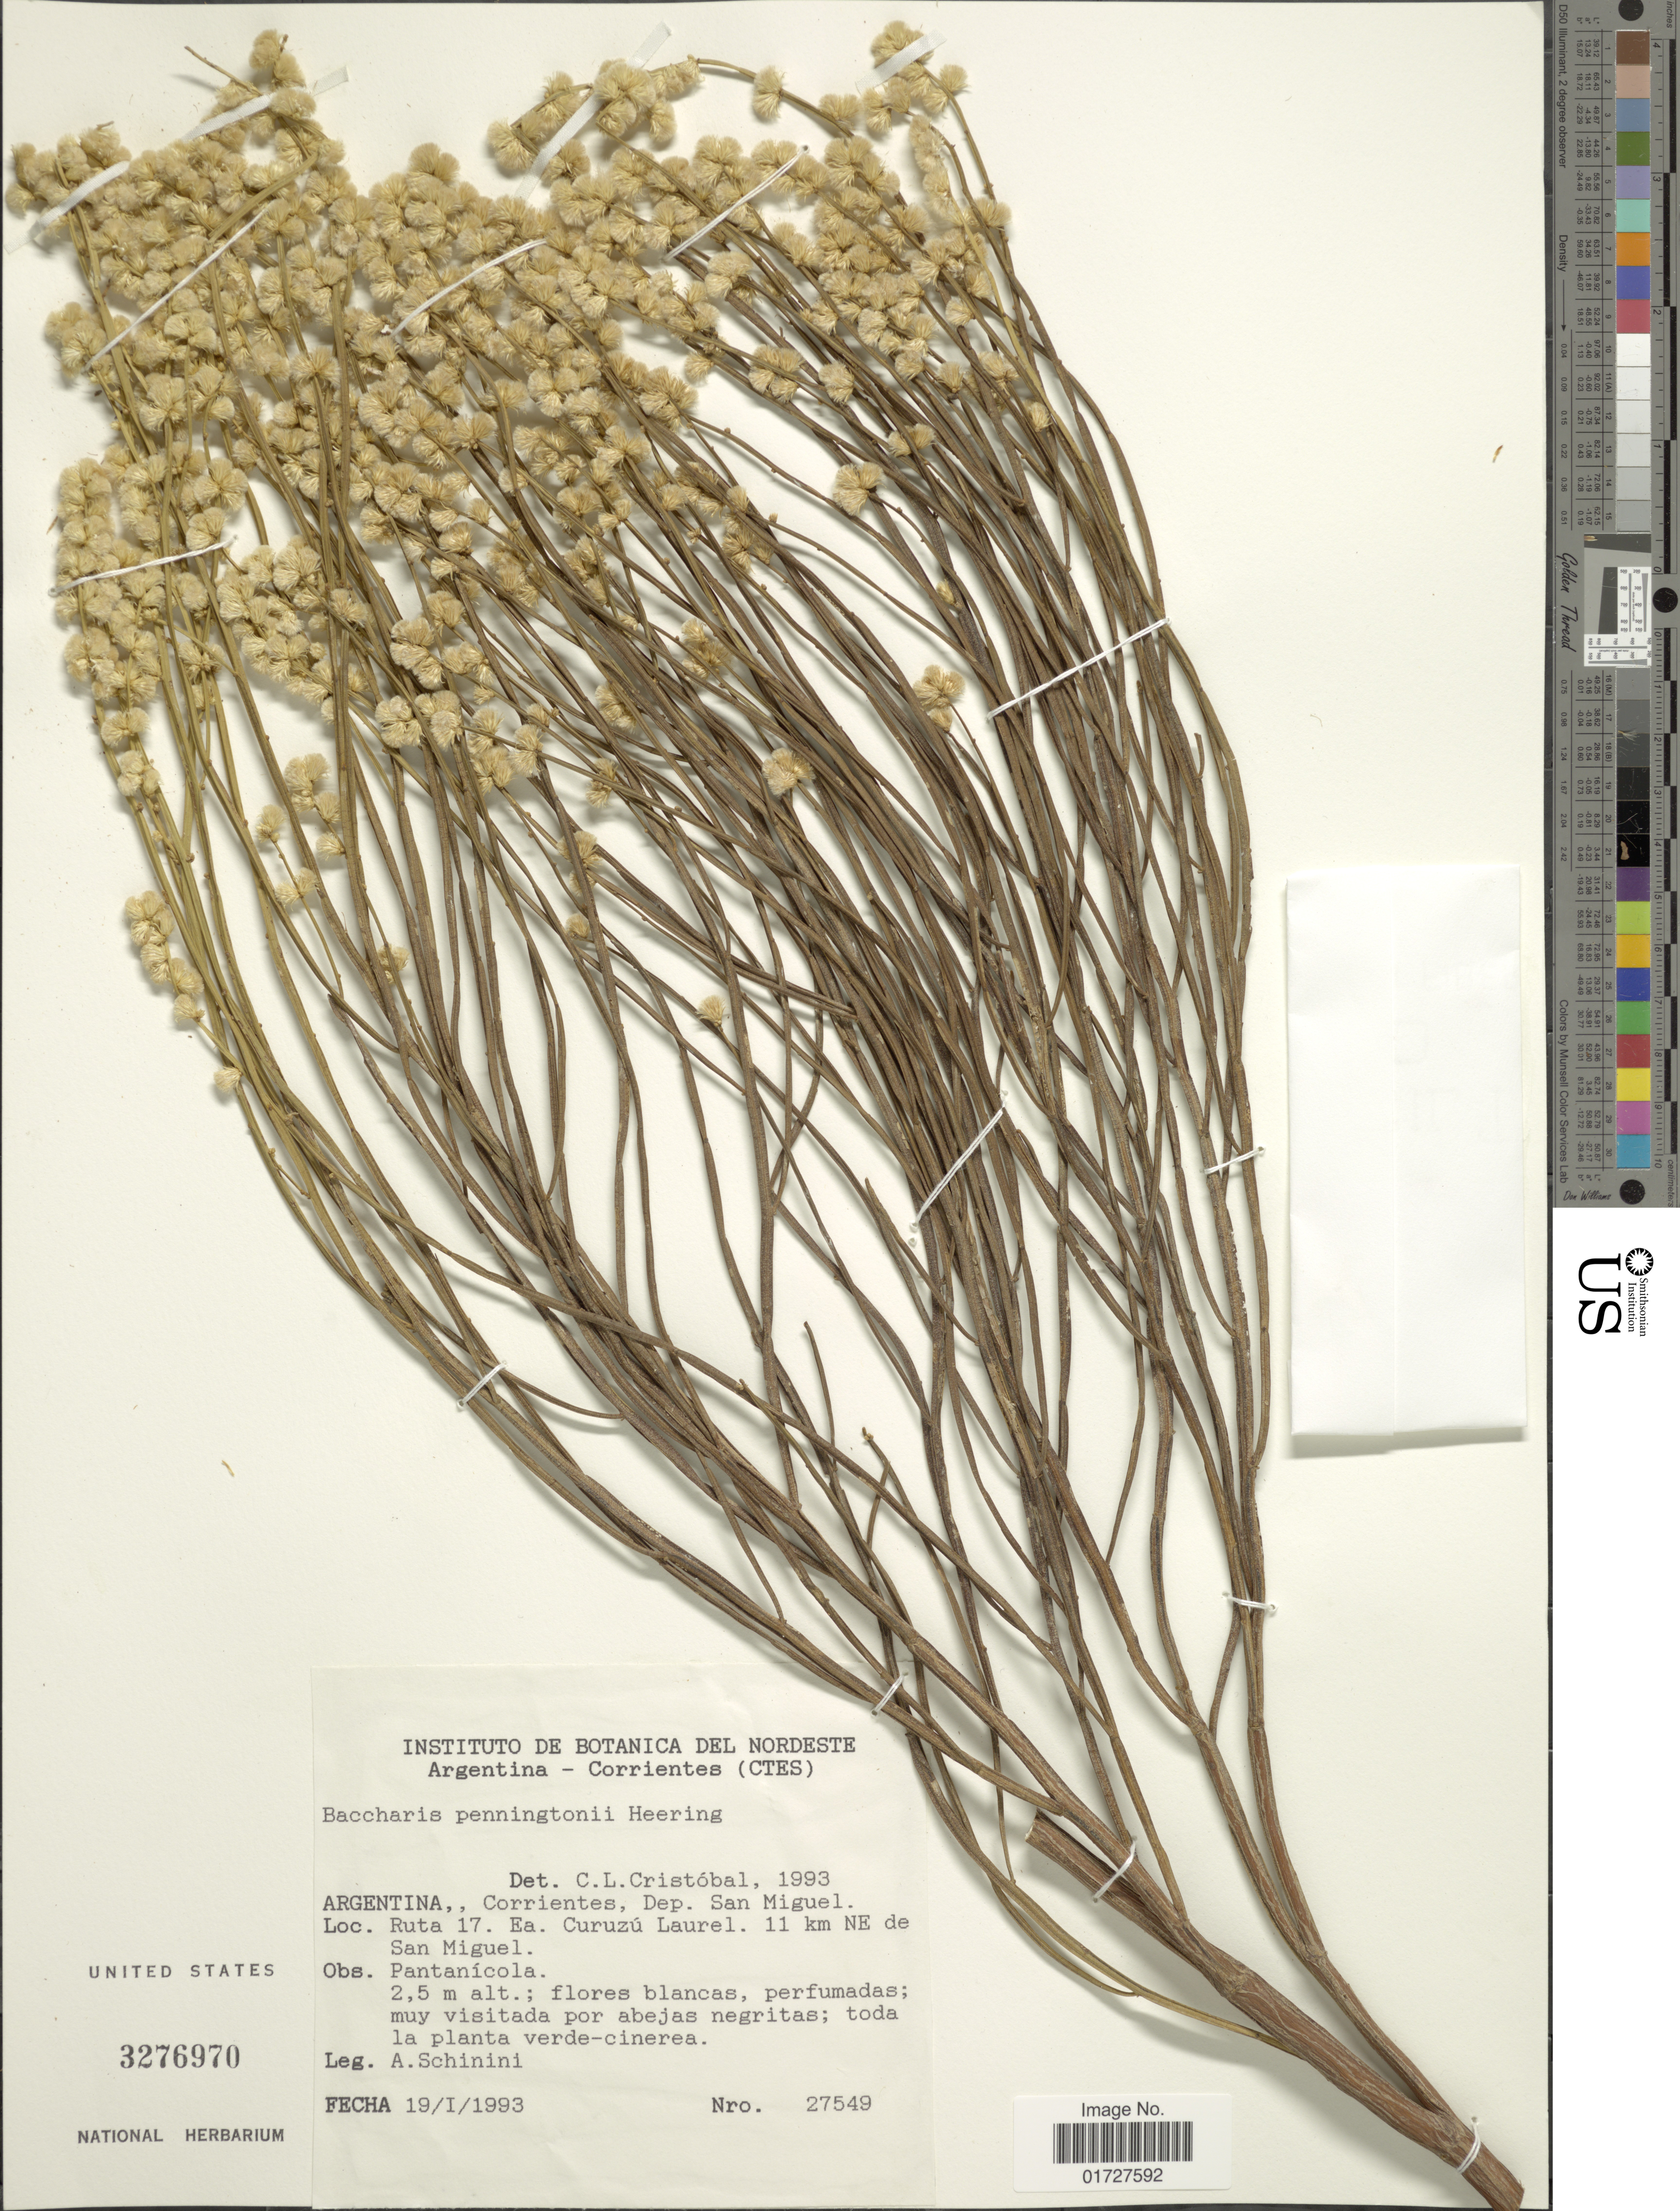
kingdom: Plantae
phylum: Tracheophyta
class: Magnoliopsida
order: Asterales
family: Asteraceae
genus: Baccharis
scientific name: Baccharis penningtonii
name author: Heering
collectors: A. Schinini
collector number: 27549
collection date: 1993-01-19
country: Argentina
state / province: Corrientes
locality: Dep. San Miguel, Ruta 17, Ea. Curuzu Laurel, 11 km NE de San Miguel, Patanicola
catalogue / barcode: US 3276970